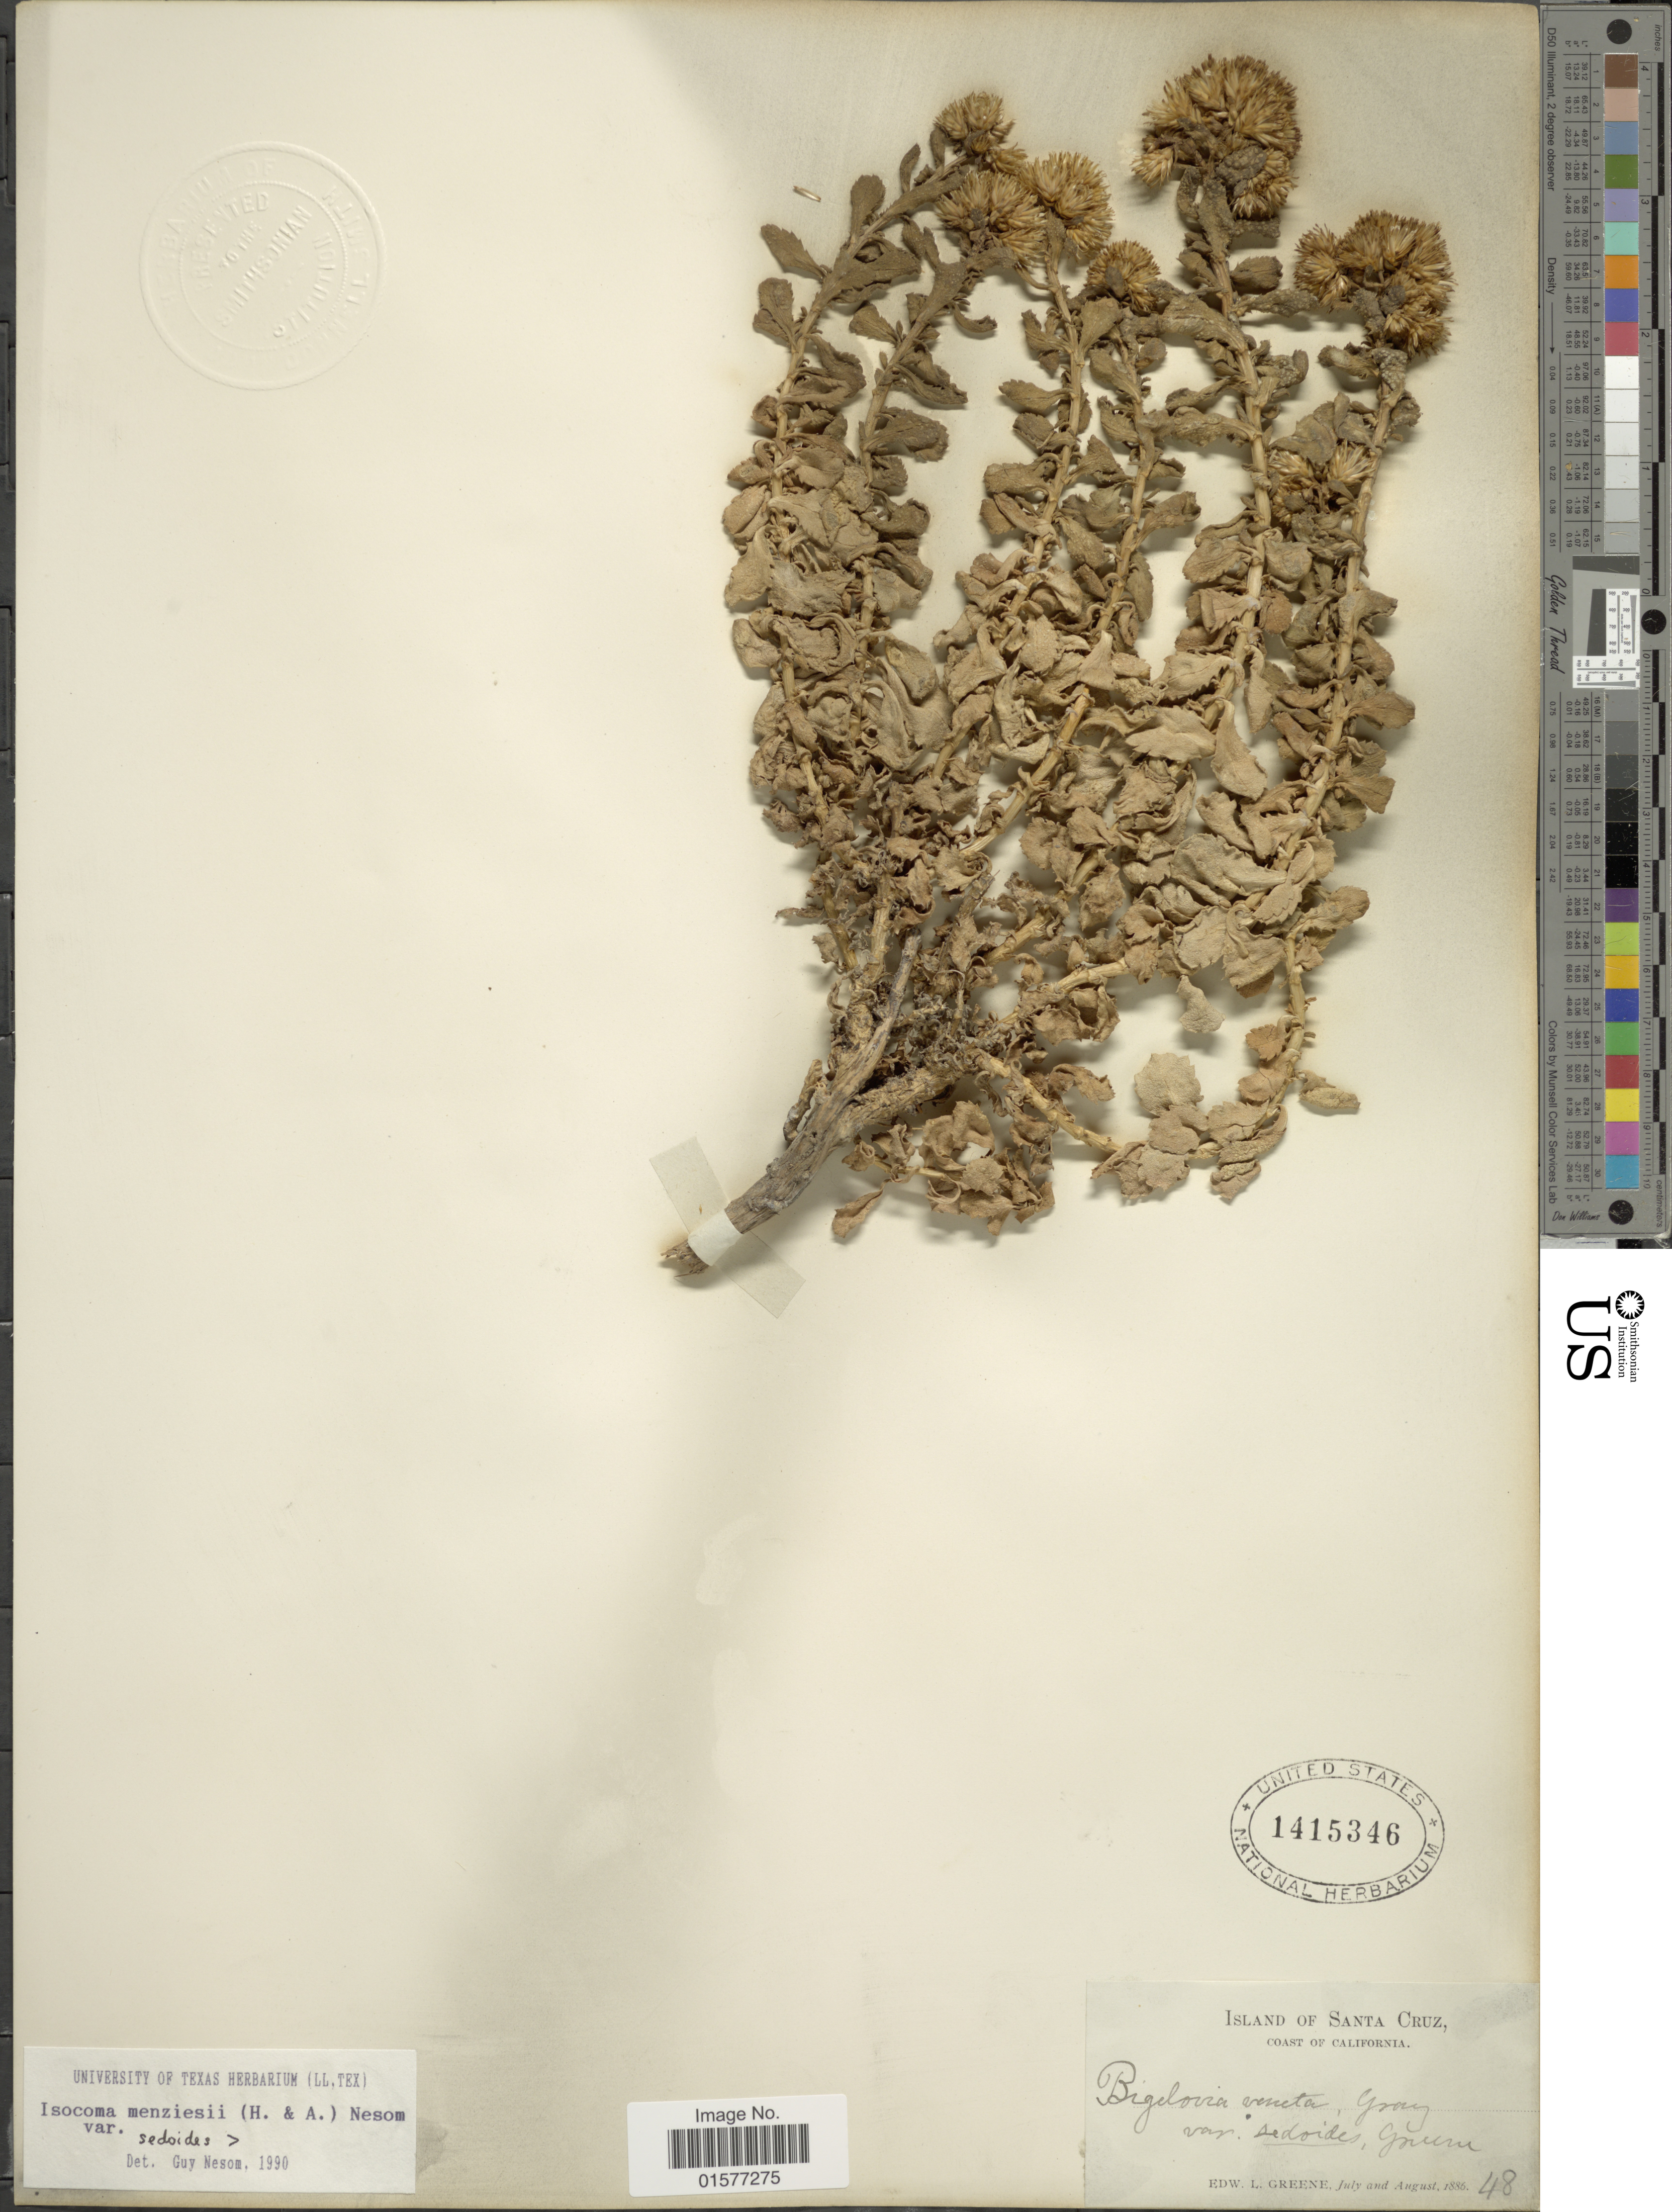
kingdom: Plantae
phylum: Tracheophyta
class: Magnoliopsida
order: Asterales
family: Asteraceae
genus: Isocoma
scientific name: Isocoma menziesii var. sedoides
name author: (Greene) G.L. Nesom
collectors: E. L. Greene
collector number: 48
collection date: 1886-07/1886-08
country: United States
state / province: California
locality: Island of Santa CRuz, Coast of California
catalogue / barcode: US 1415346